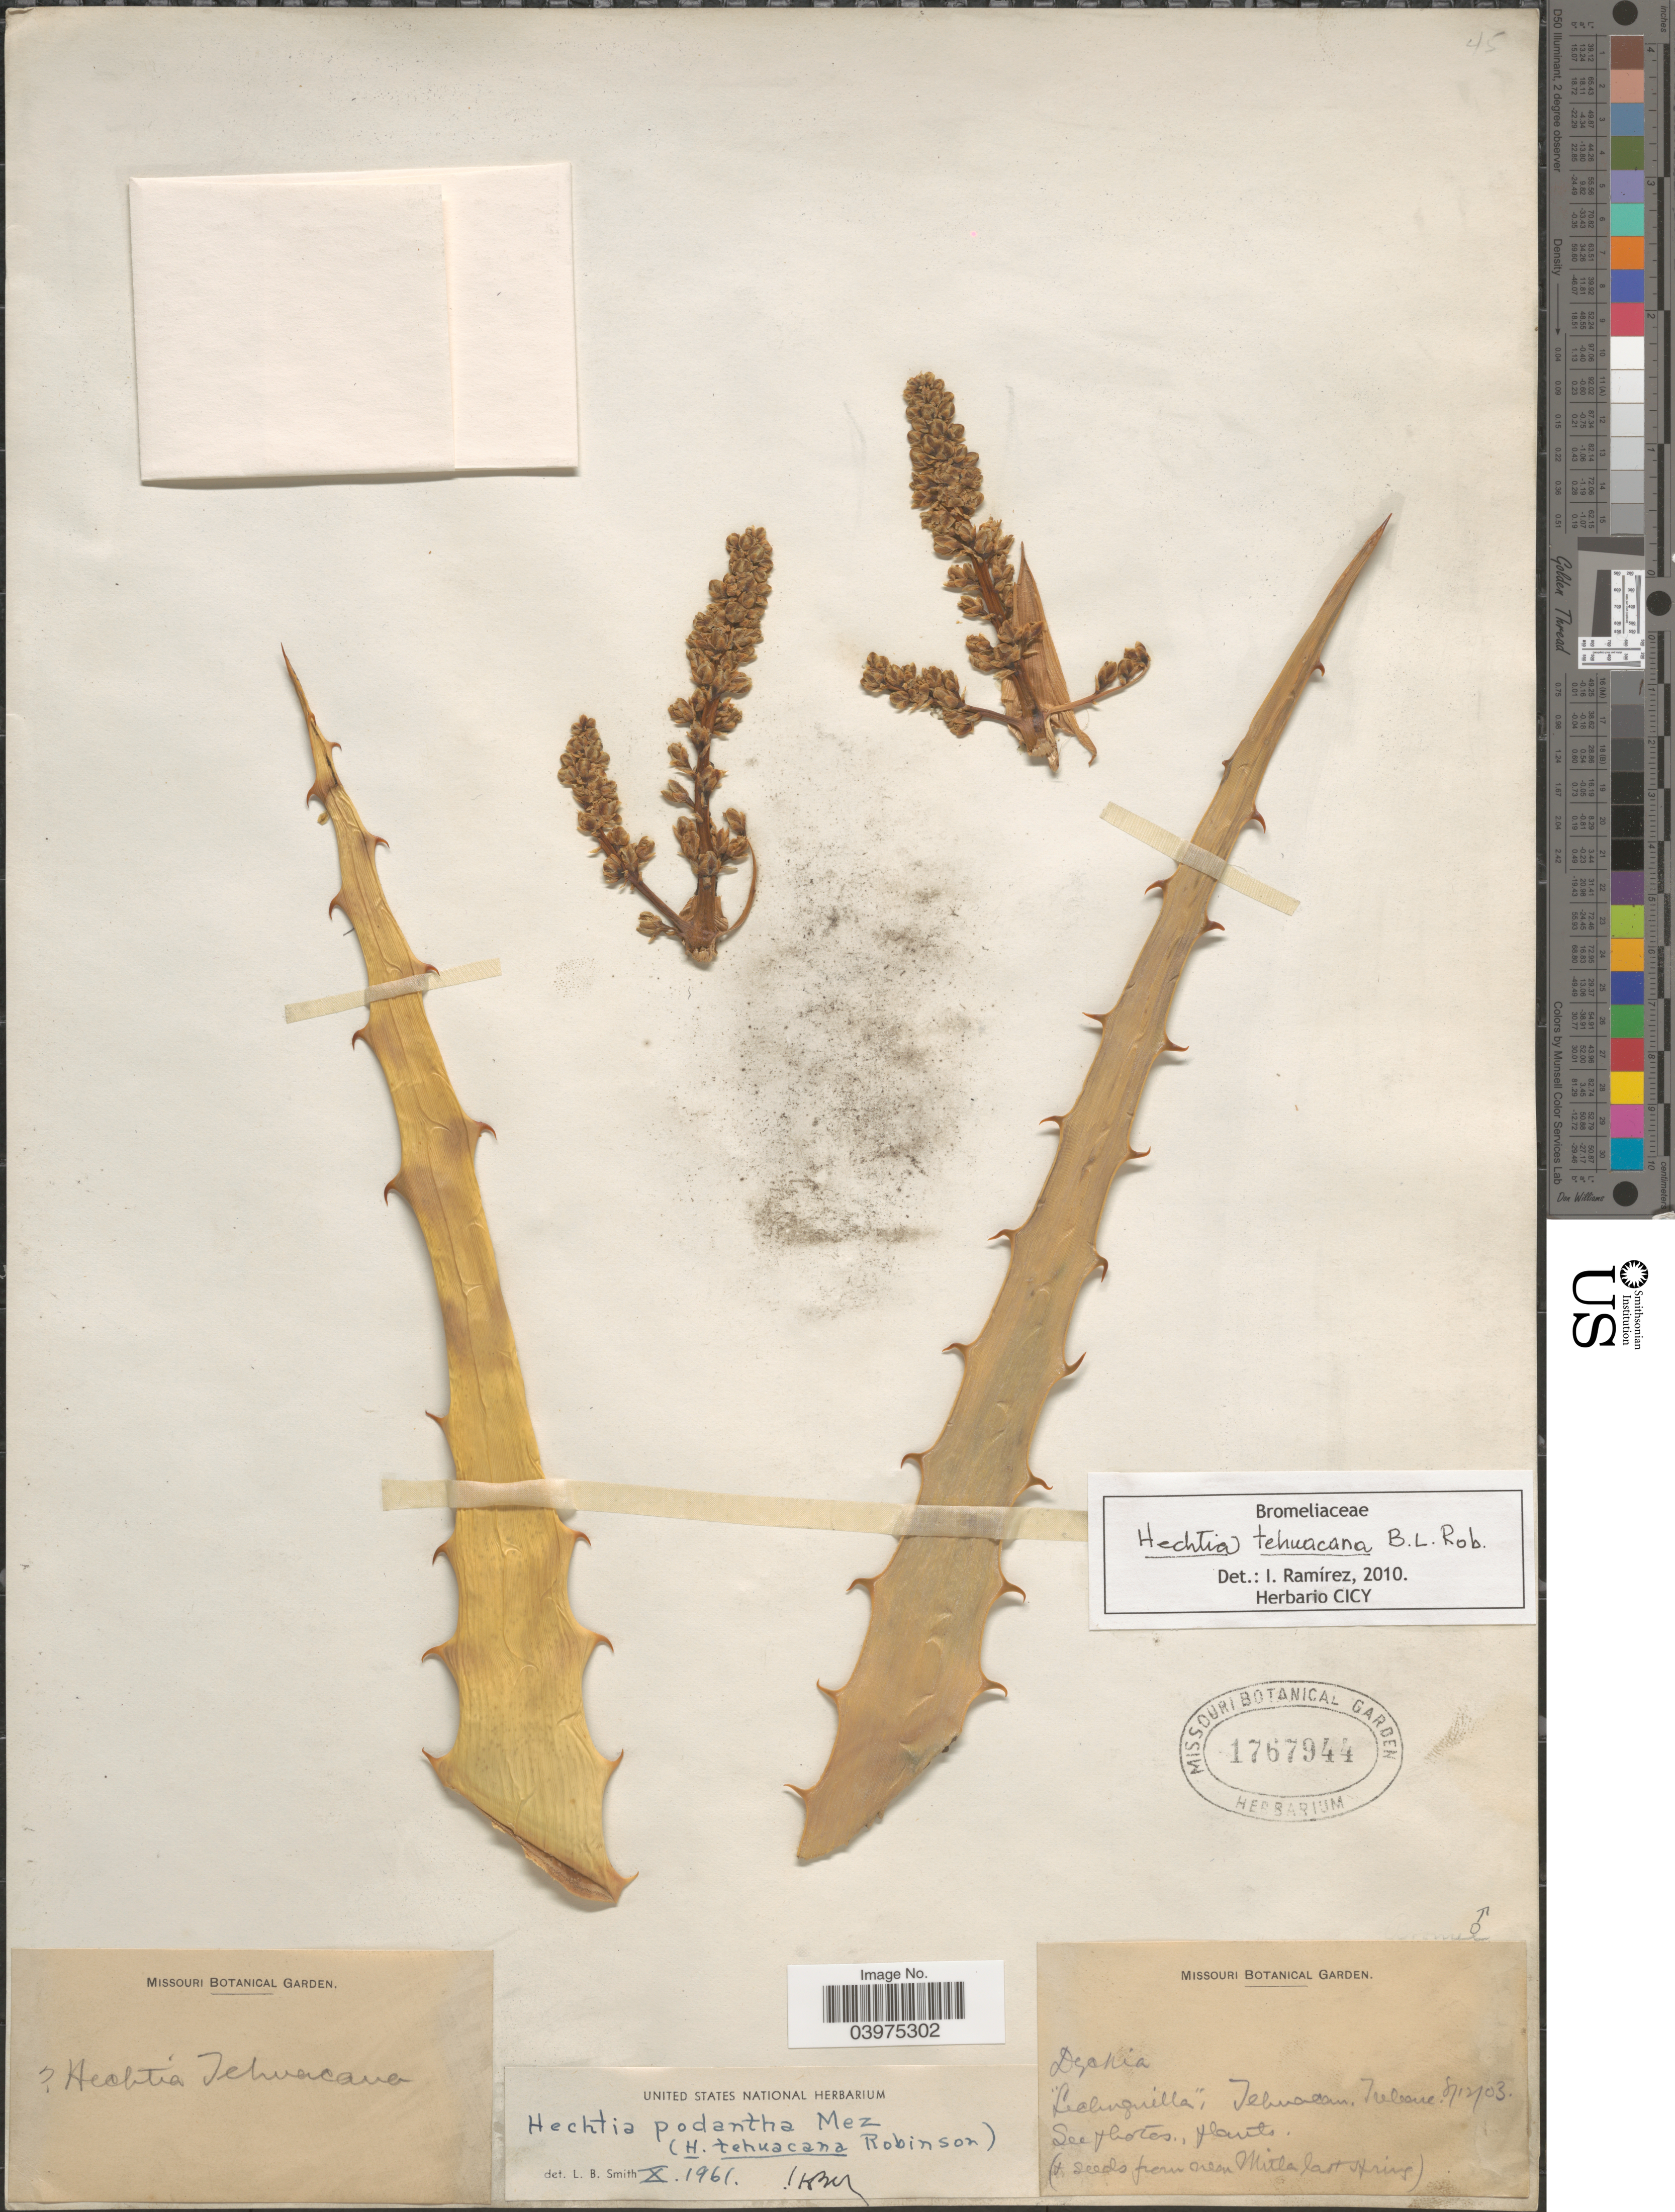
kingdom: Plantae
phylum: Tracheophyta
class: Liliopsida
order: Poales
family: Bromeliaceae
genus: Hechtia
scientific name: Hechtia tehuacana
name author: B.L. Rob.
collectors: Missouri Botanical Garden (MO)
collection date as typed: Transcribed d/m/y: 8/12/3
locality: Lechuguilla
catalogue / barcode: US 1767944